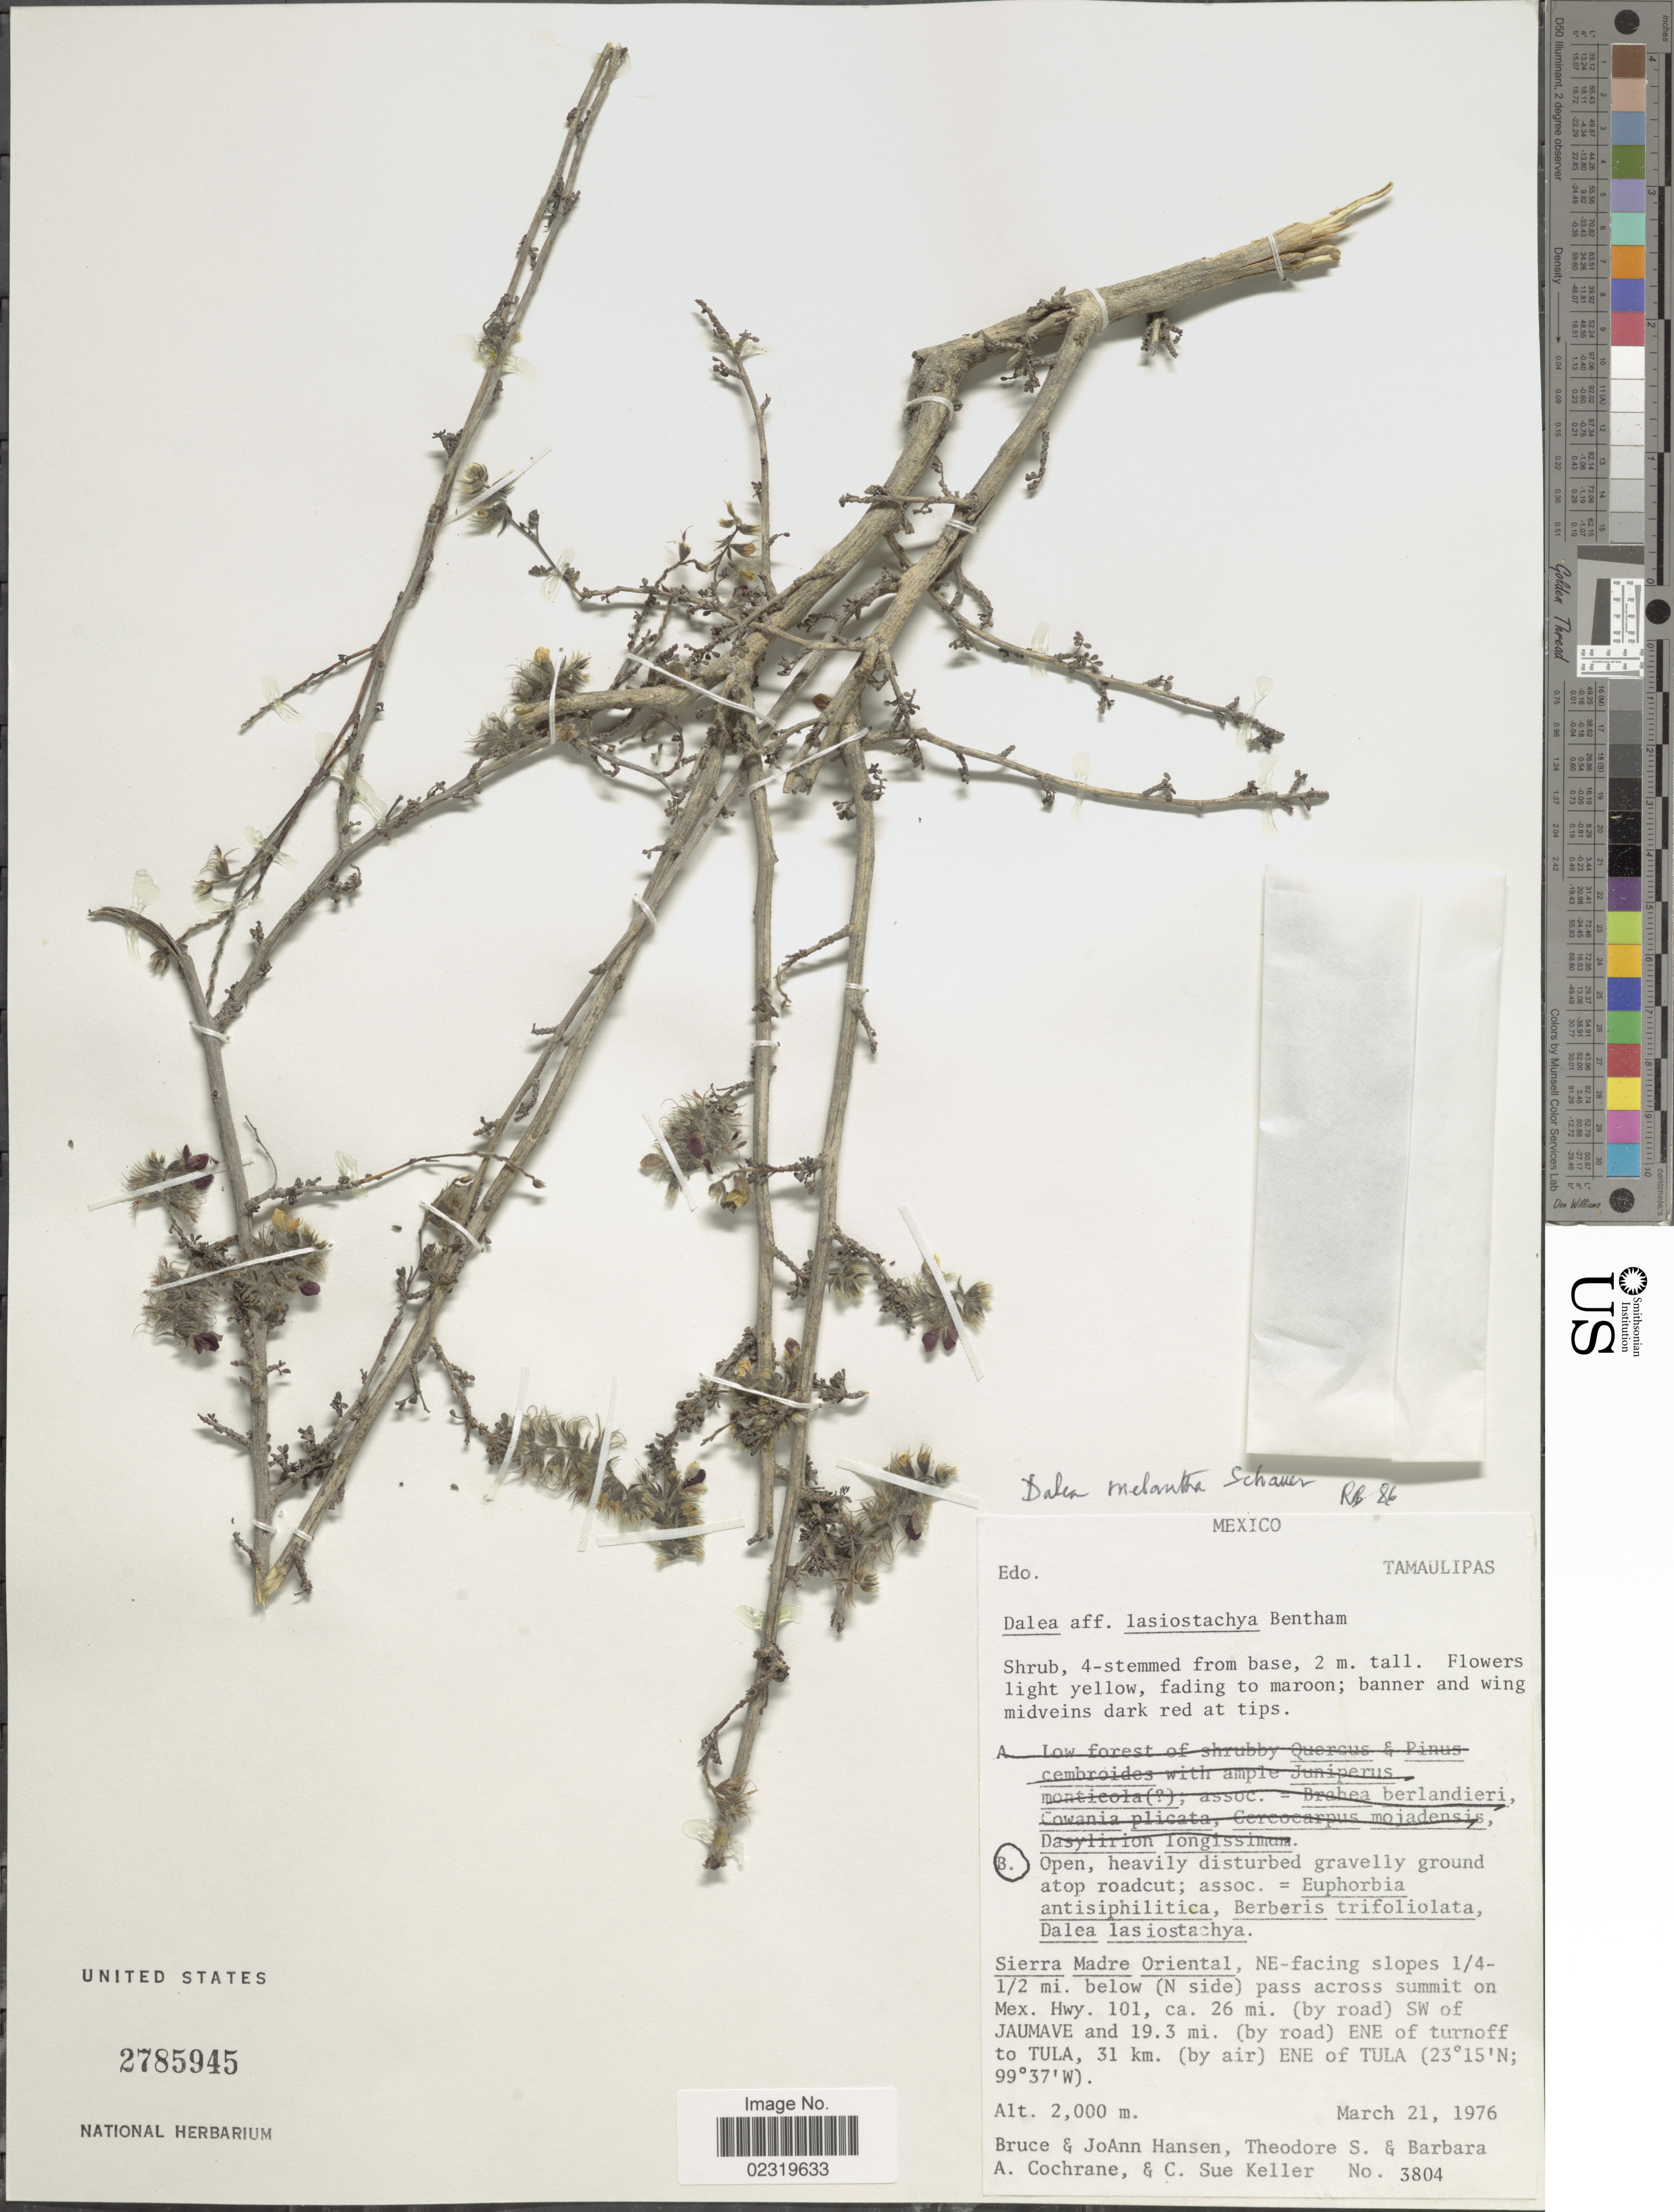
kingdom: Plantae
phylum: Tracheophyta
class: Magnoliopsida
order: Fabales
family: Fabaceae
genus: Dalea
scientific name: Dalea melantha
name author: S. Schauer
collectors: B. Hansen, J. Bruce, T. S. Cochrane, B. Cochrane & C. Keller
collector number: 3804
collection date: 1976-03-21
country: Mexico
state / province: Tamaulipas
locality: Sierra Madre Oriental, NE-facing slopes 1/4-1/2 mi below (N side) pass across summit on Mex. Hwy 101, ca 26 mi (by road) SW of Jaumave and 19.3 mi (by road) ENE of turnoff to Tula, 31 km (by air) ENE of Tula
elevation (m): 2000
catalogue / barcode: US 2785945